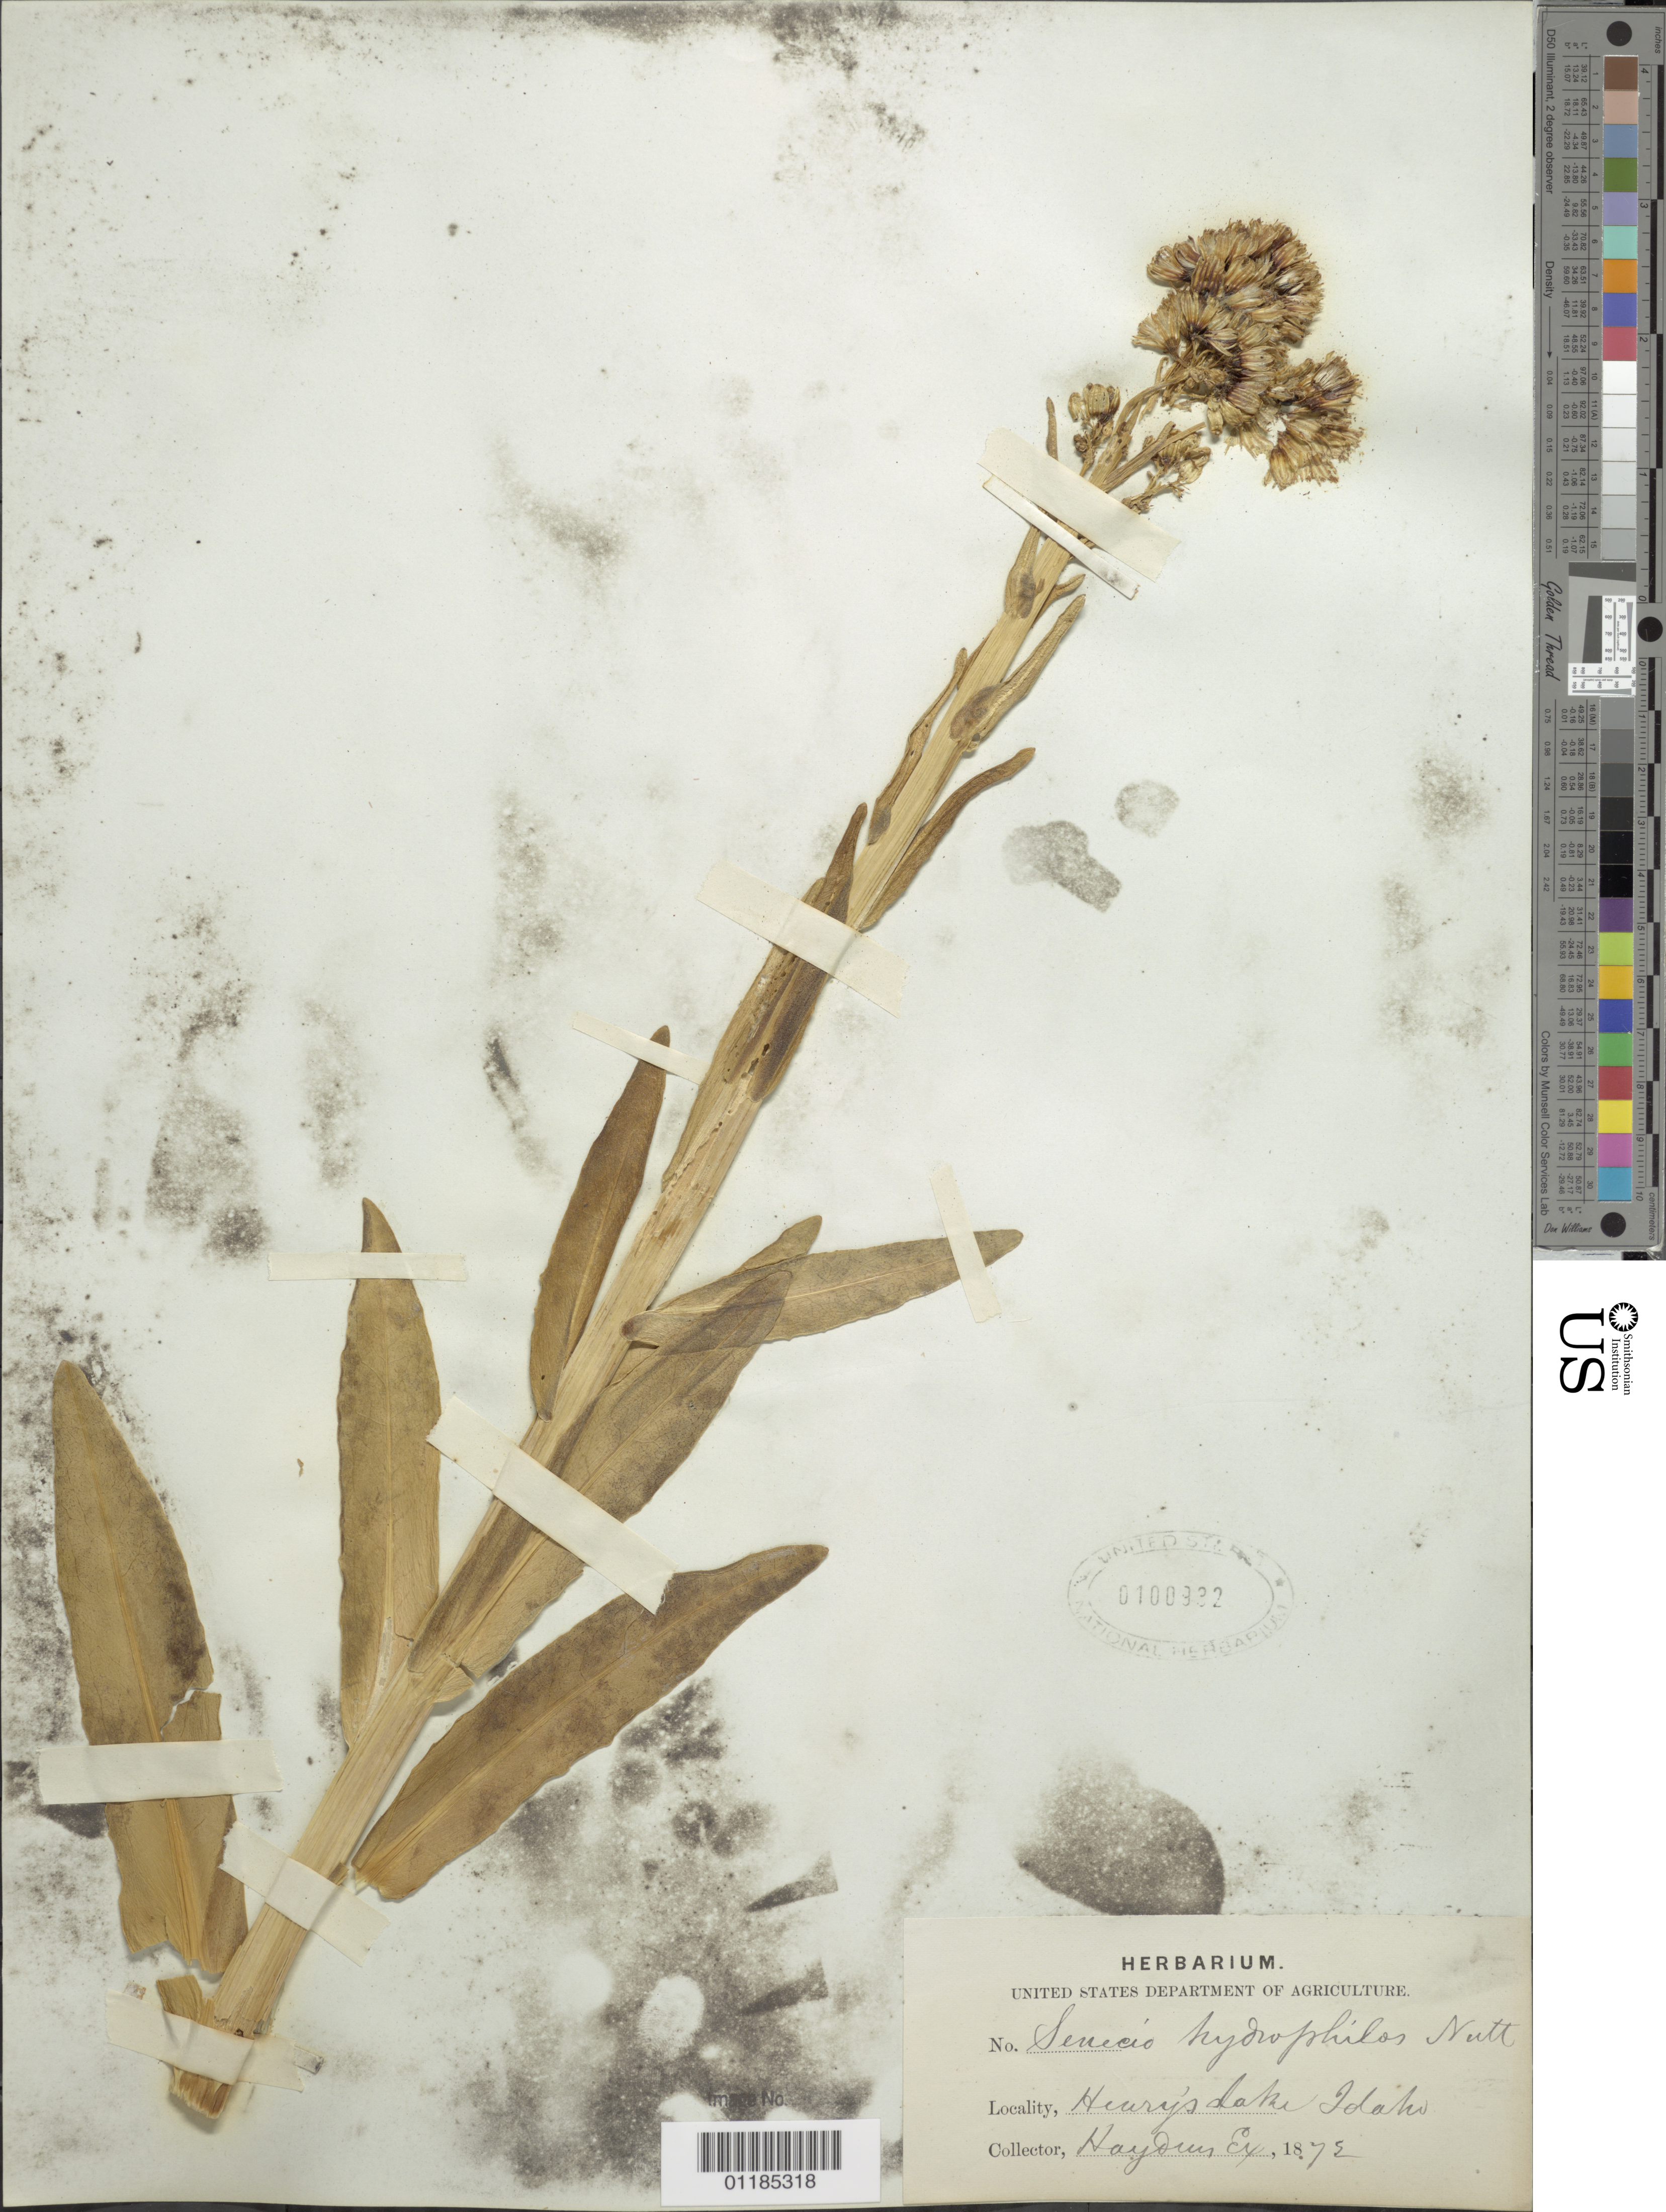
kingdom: Plantae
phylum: Tracheophyta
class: Magnoliopsida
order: Asterales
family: Asteraceae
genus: Senecio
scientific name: Senecio hydrophilus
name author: Nutt.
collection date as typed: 1872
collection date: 1872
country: United States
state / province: Idaho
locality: Henry's Lake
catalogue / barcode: US 100932